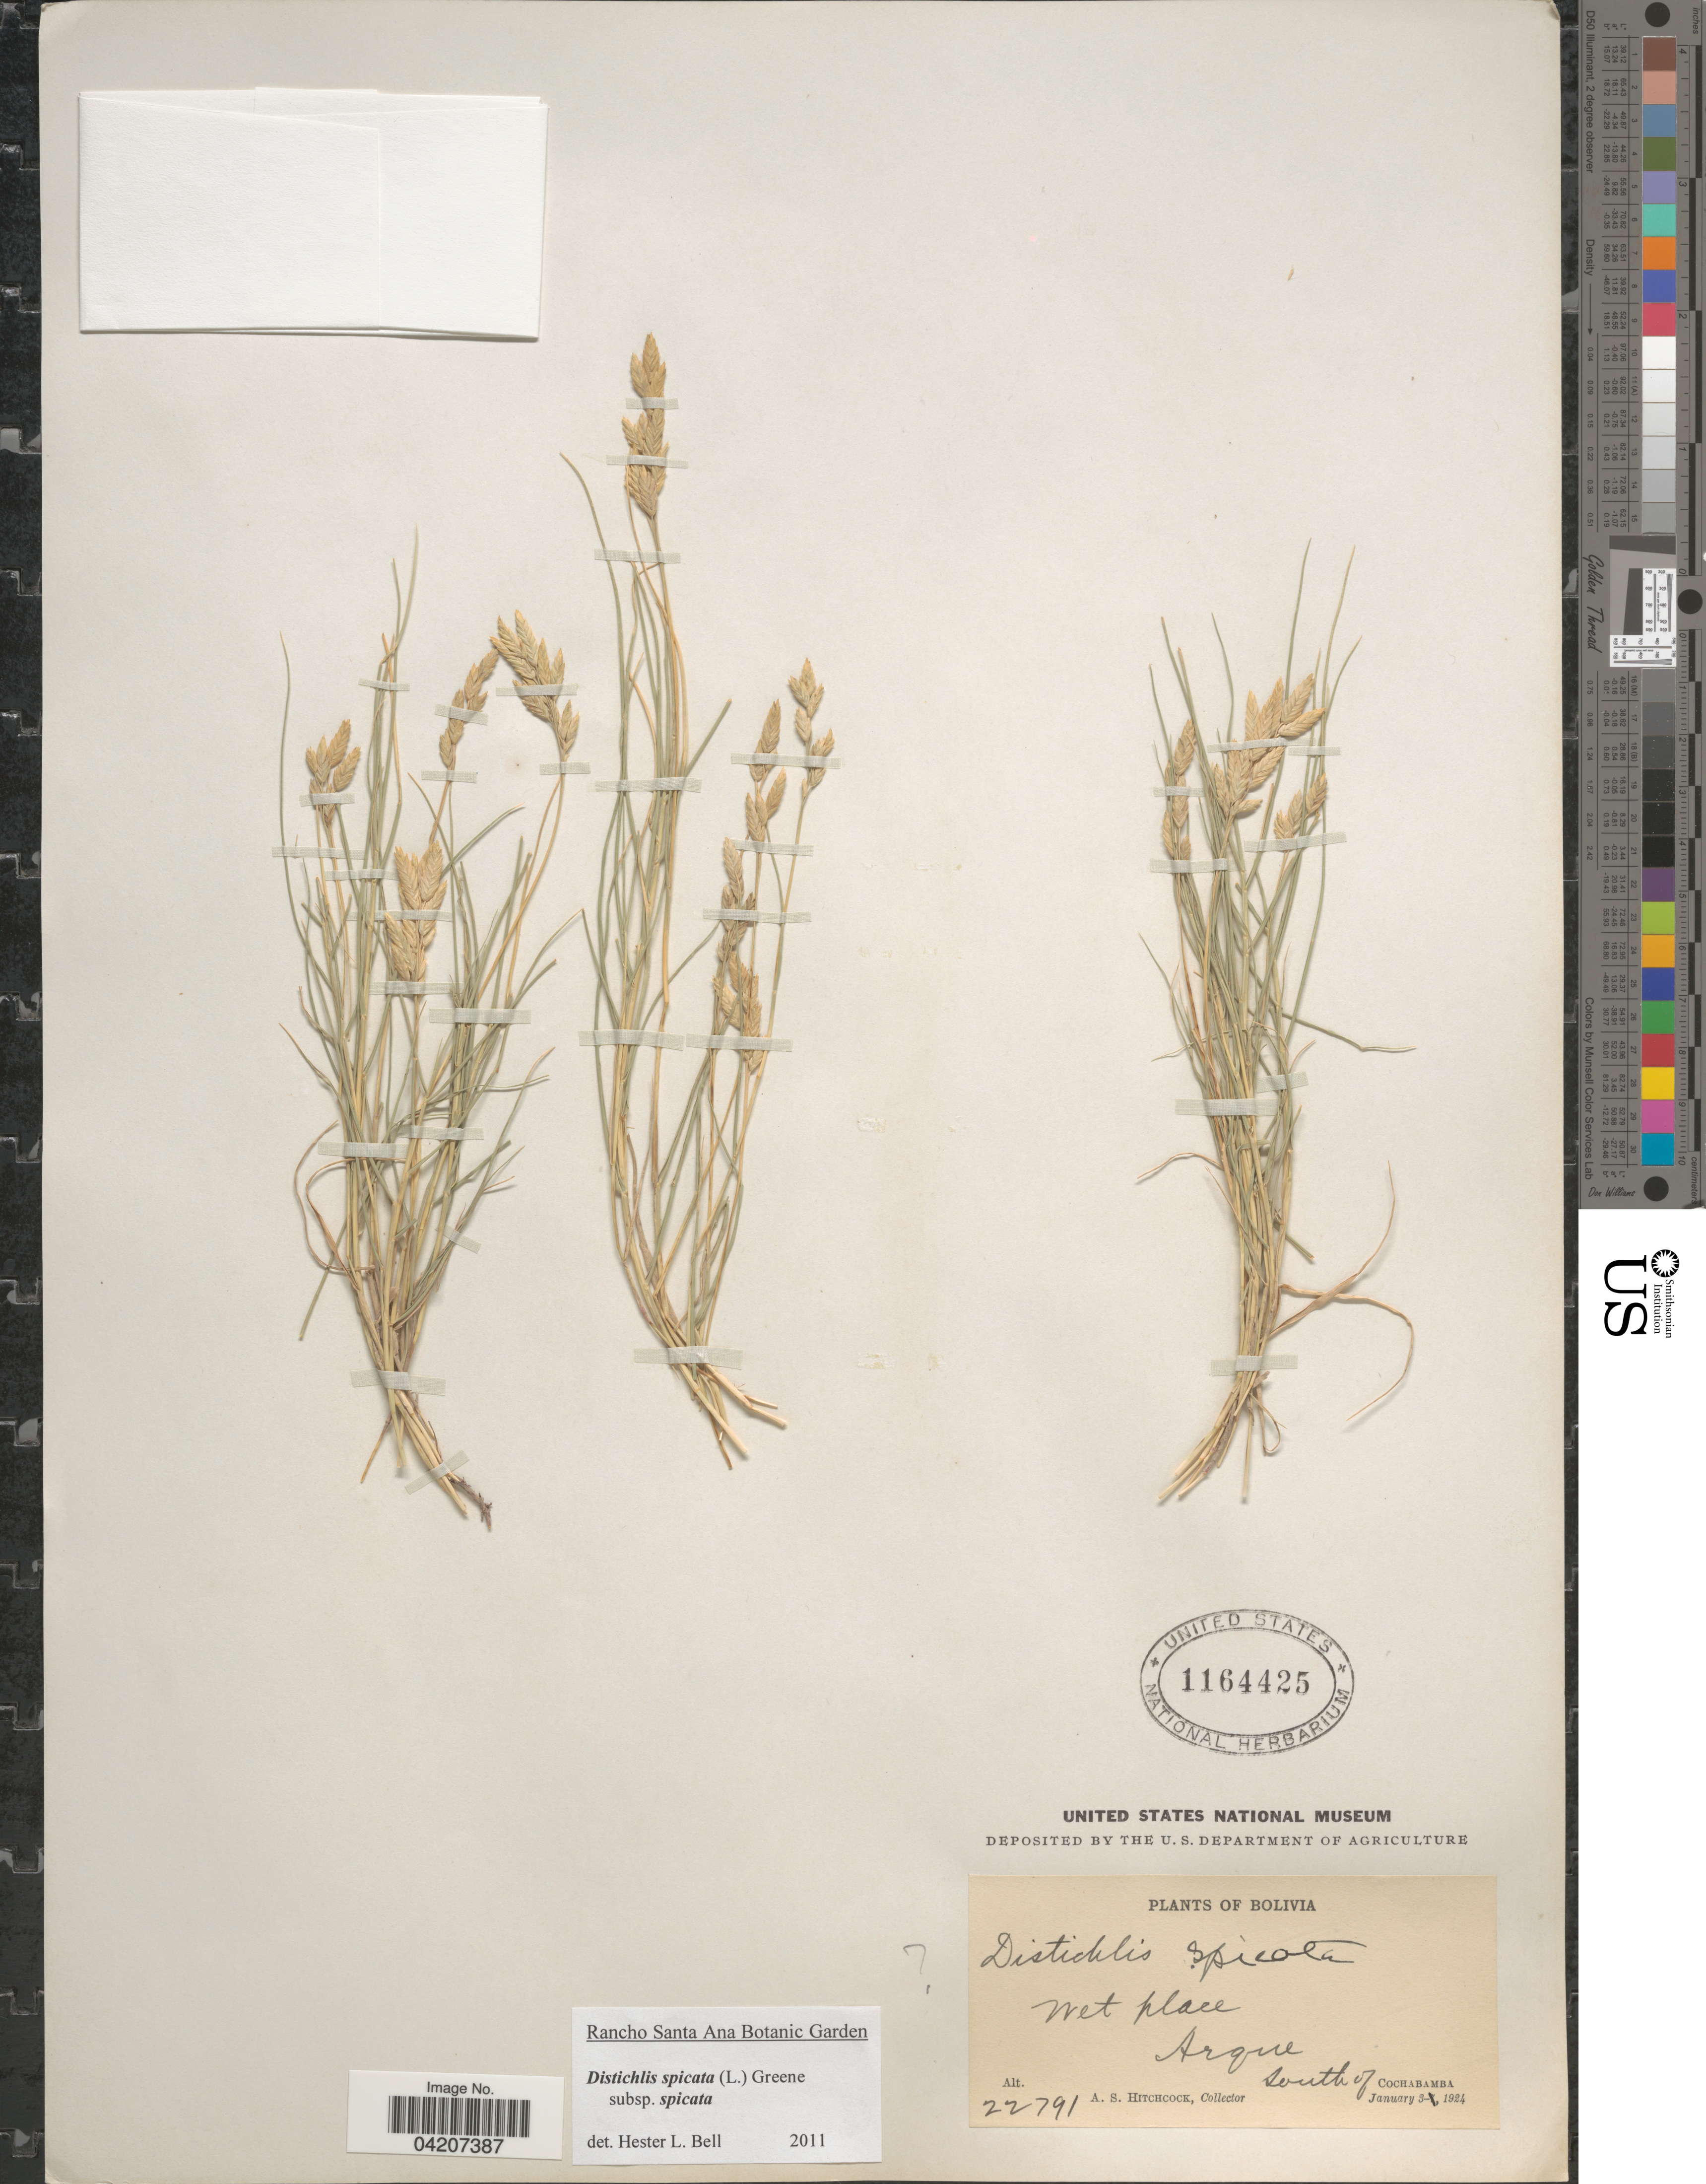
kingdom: Plantae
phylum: Tracheophyta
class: Liliopsida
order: Poales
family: Poaceae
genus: Distichlis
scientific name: Distichlis spicata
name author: (L.) Greene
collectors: A. S. Hitchcock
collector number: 22791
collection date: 1924-01-03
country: Bolivia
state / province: Cochabamba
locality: Arque. South of Cochabamba.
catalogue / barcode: US 1164425